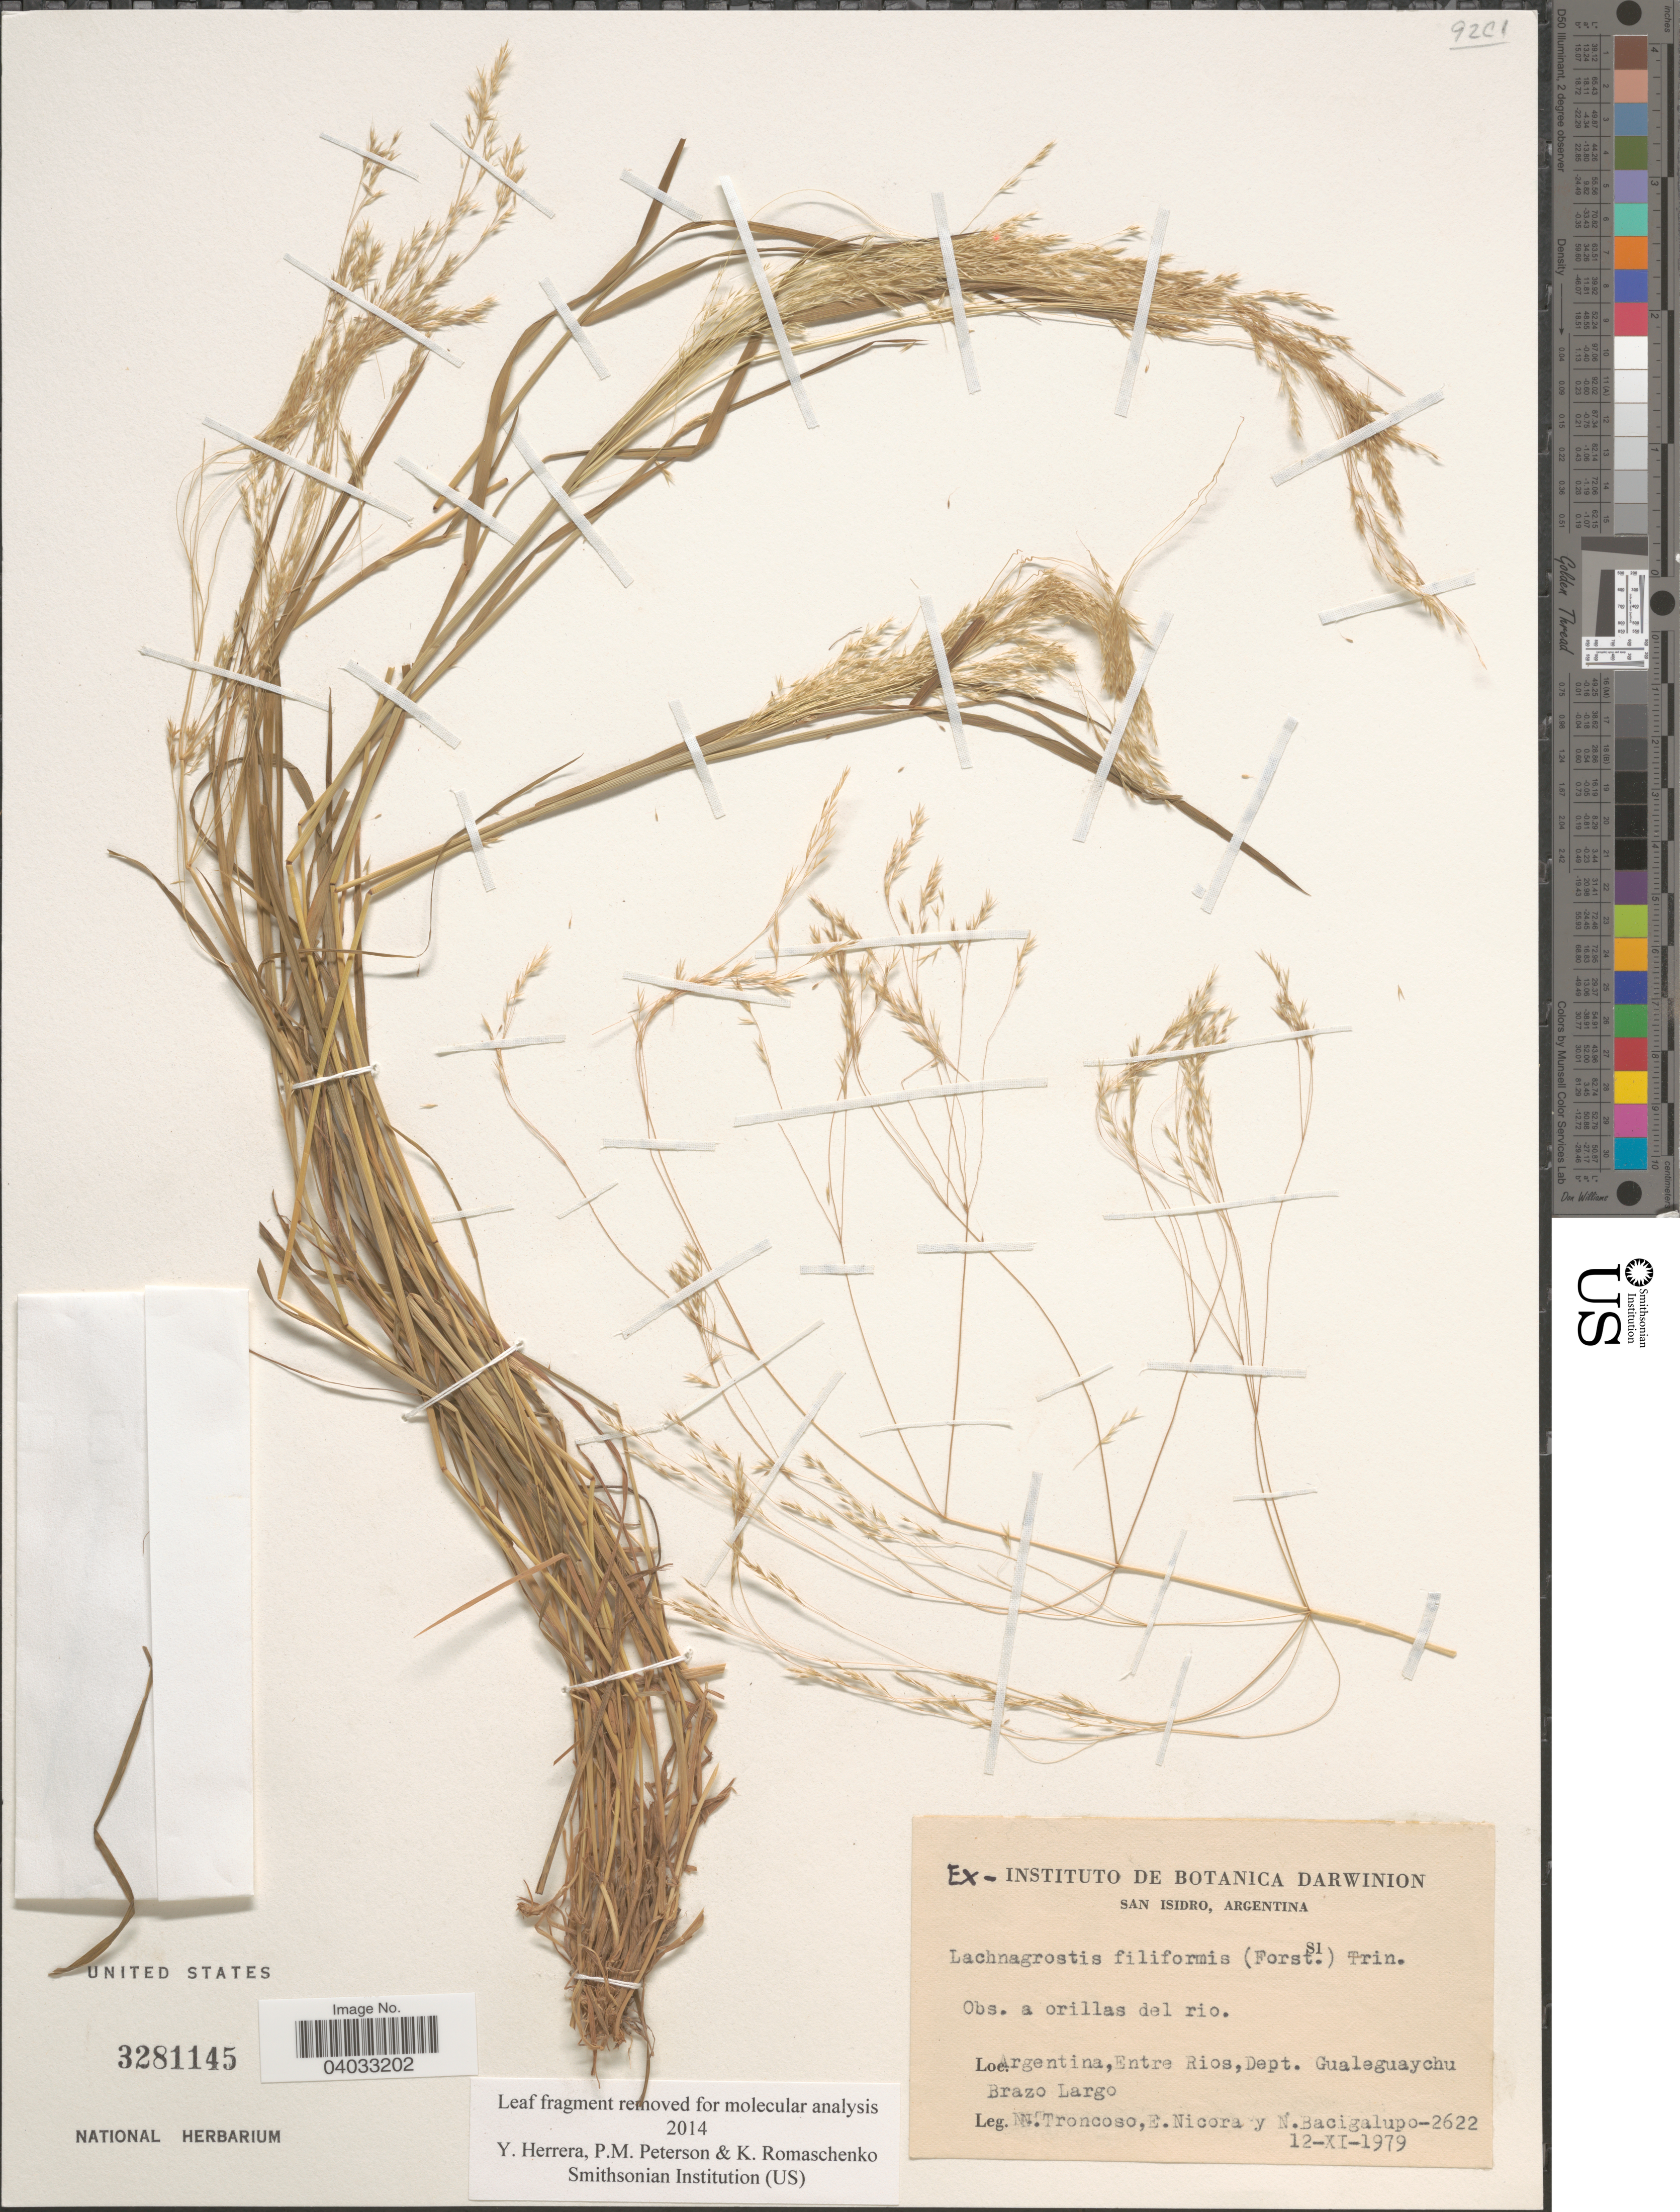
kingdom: Plantae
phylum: Tracheophyta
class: Liliopsida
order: Poales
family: Poaceae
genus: Lachnagrostis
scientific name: Lachnagrostis filiformis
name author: (J.R. Forst.) Trin.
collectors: N. Troncoso, E. Nicora & N. M. Bacigalupo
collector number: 2622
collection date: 1979-11-12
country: Argentina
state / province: Entre Rios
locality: Entre Rios, Dept. Gualeguaychu Brazo Largo.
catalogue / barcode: US 3281145